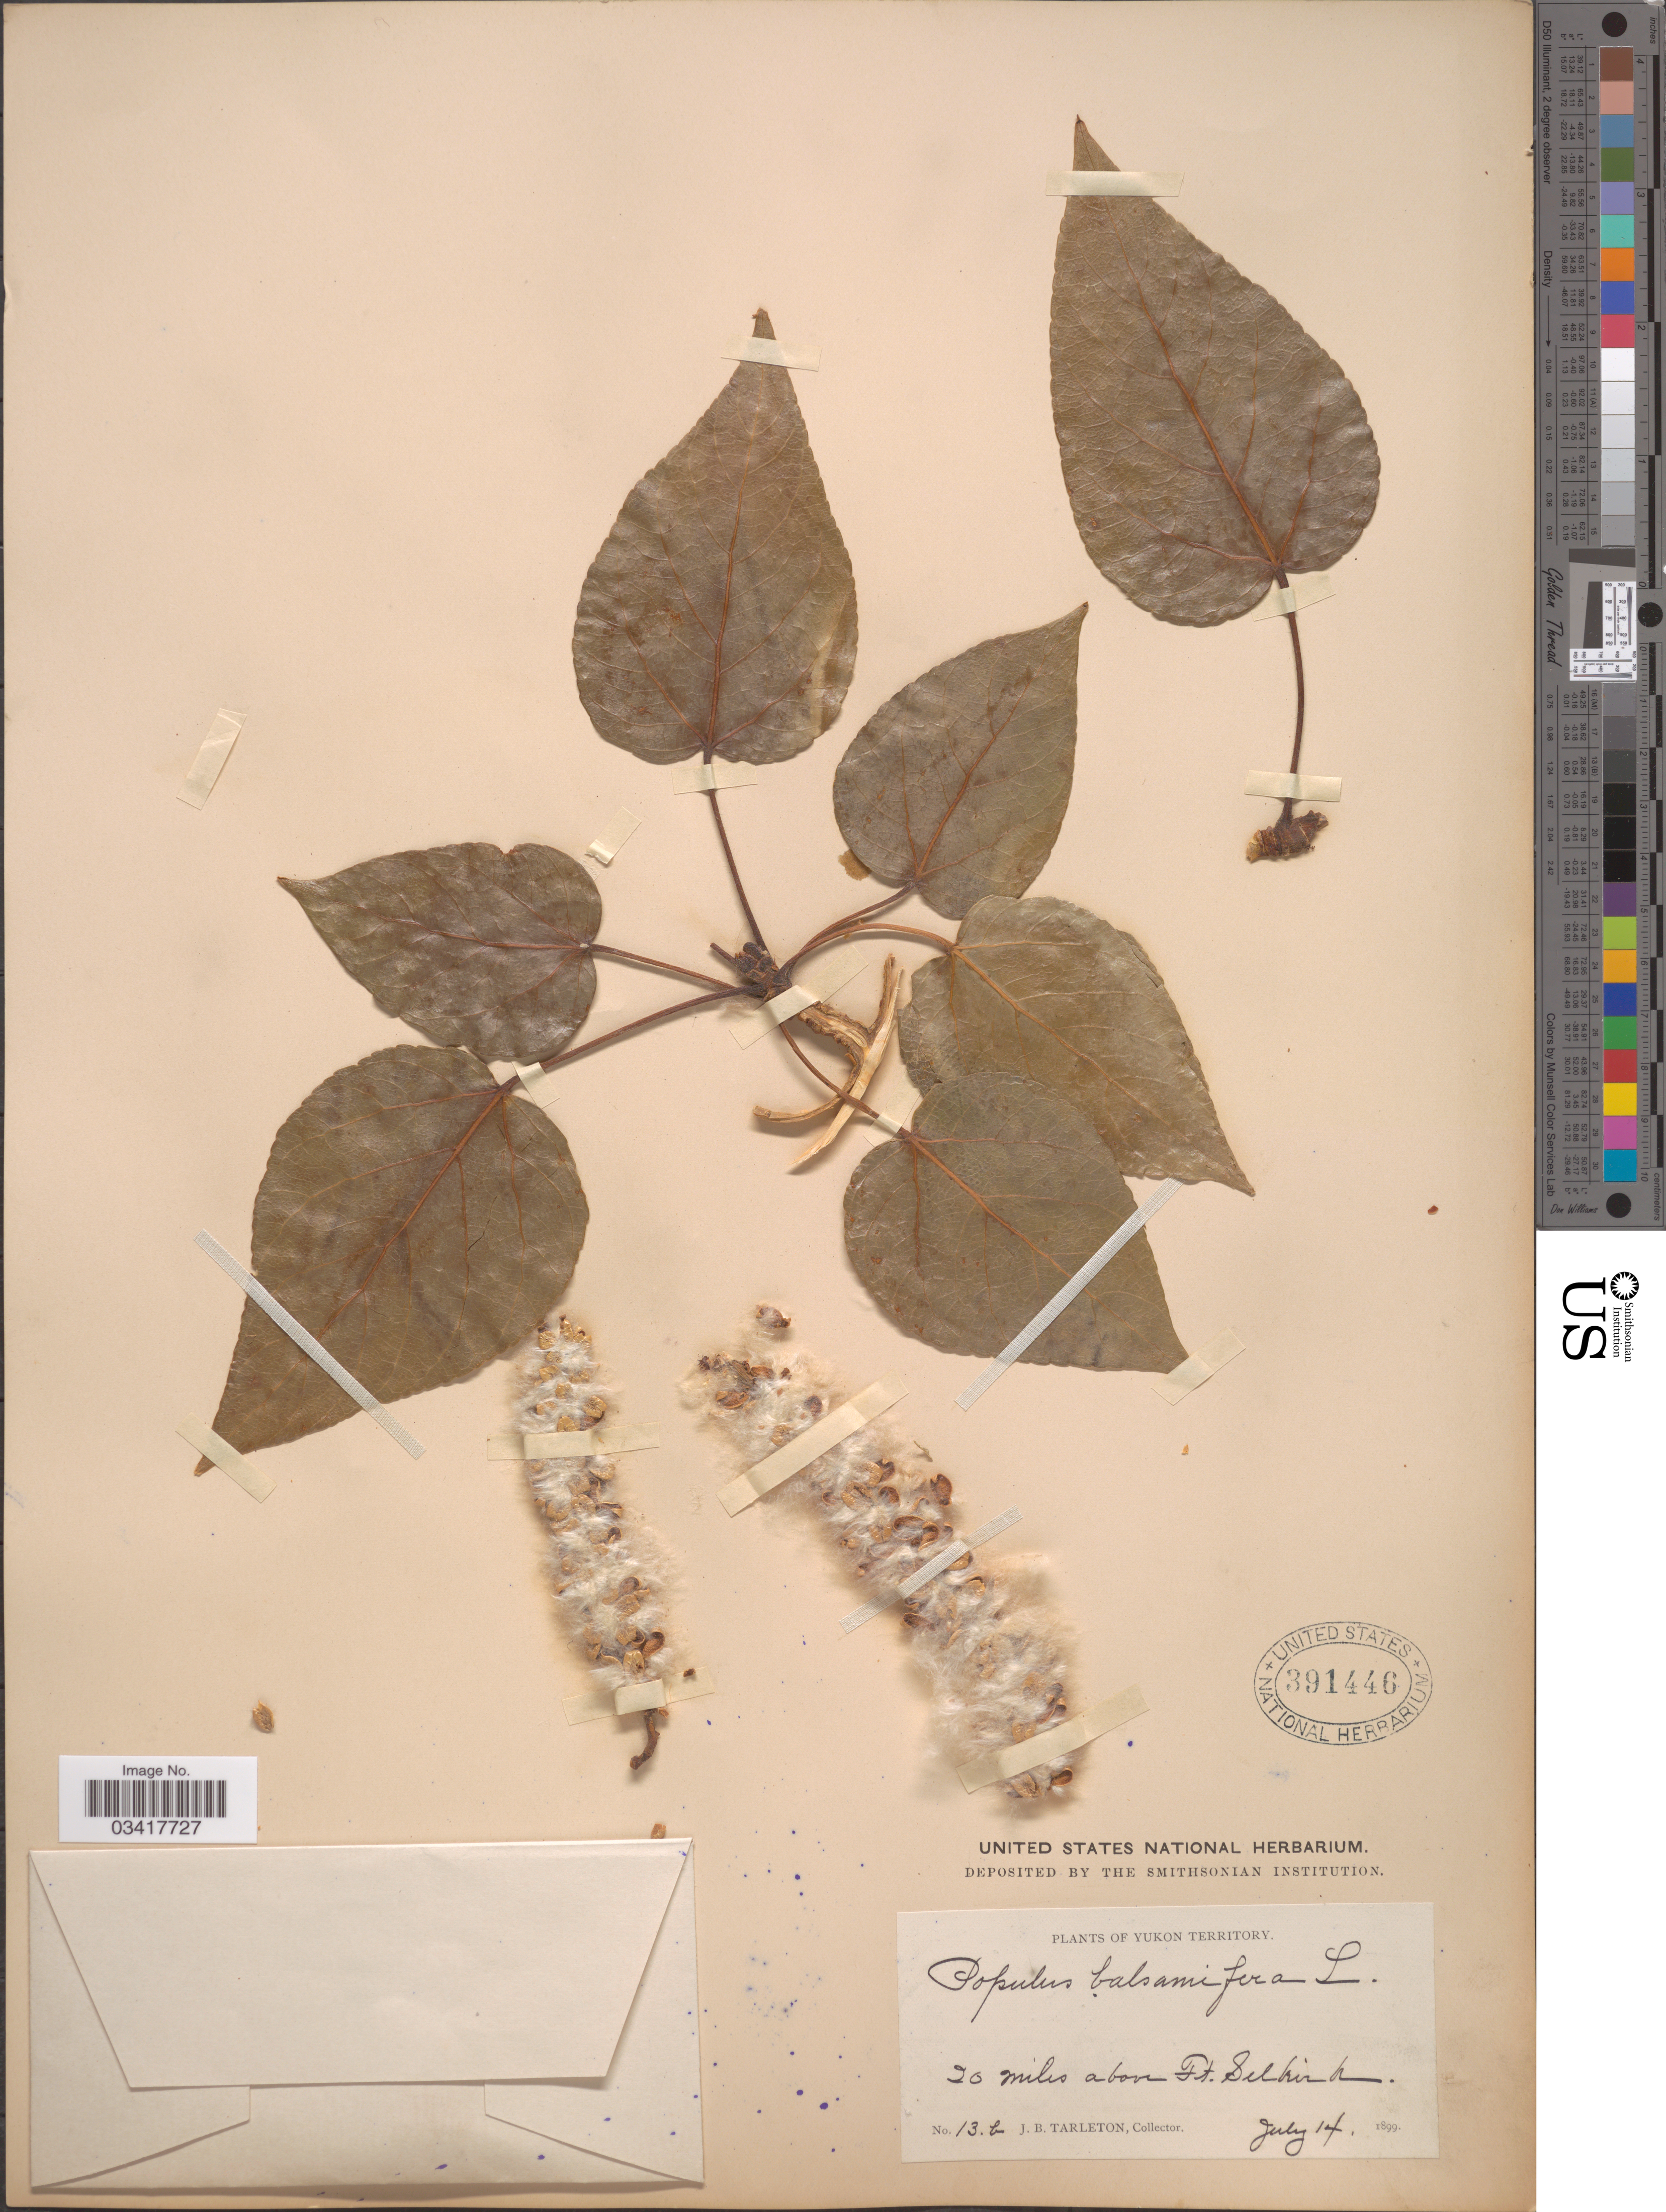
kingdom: Plantae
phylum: Tracheophyta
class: Magnoliopsida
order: Malpighiales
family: Salicaceae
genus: Populus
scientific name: Populus balsamifera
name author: L.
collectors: J. Tarleton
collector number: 13b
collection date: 1899-07-14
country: Canada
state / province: Yukon Territory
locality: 20 miles above Ft. Selkirk.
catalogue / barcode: US 391446